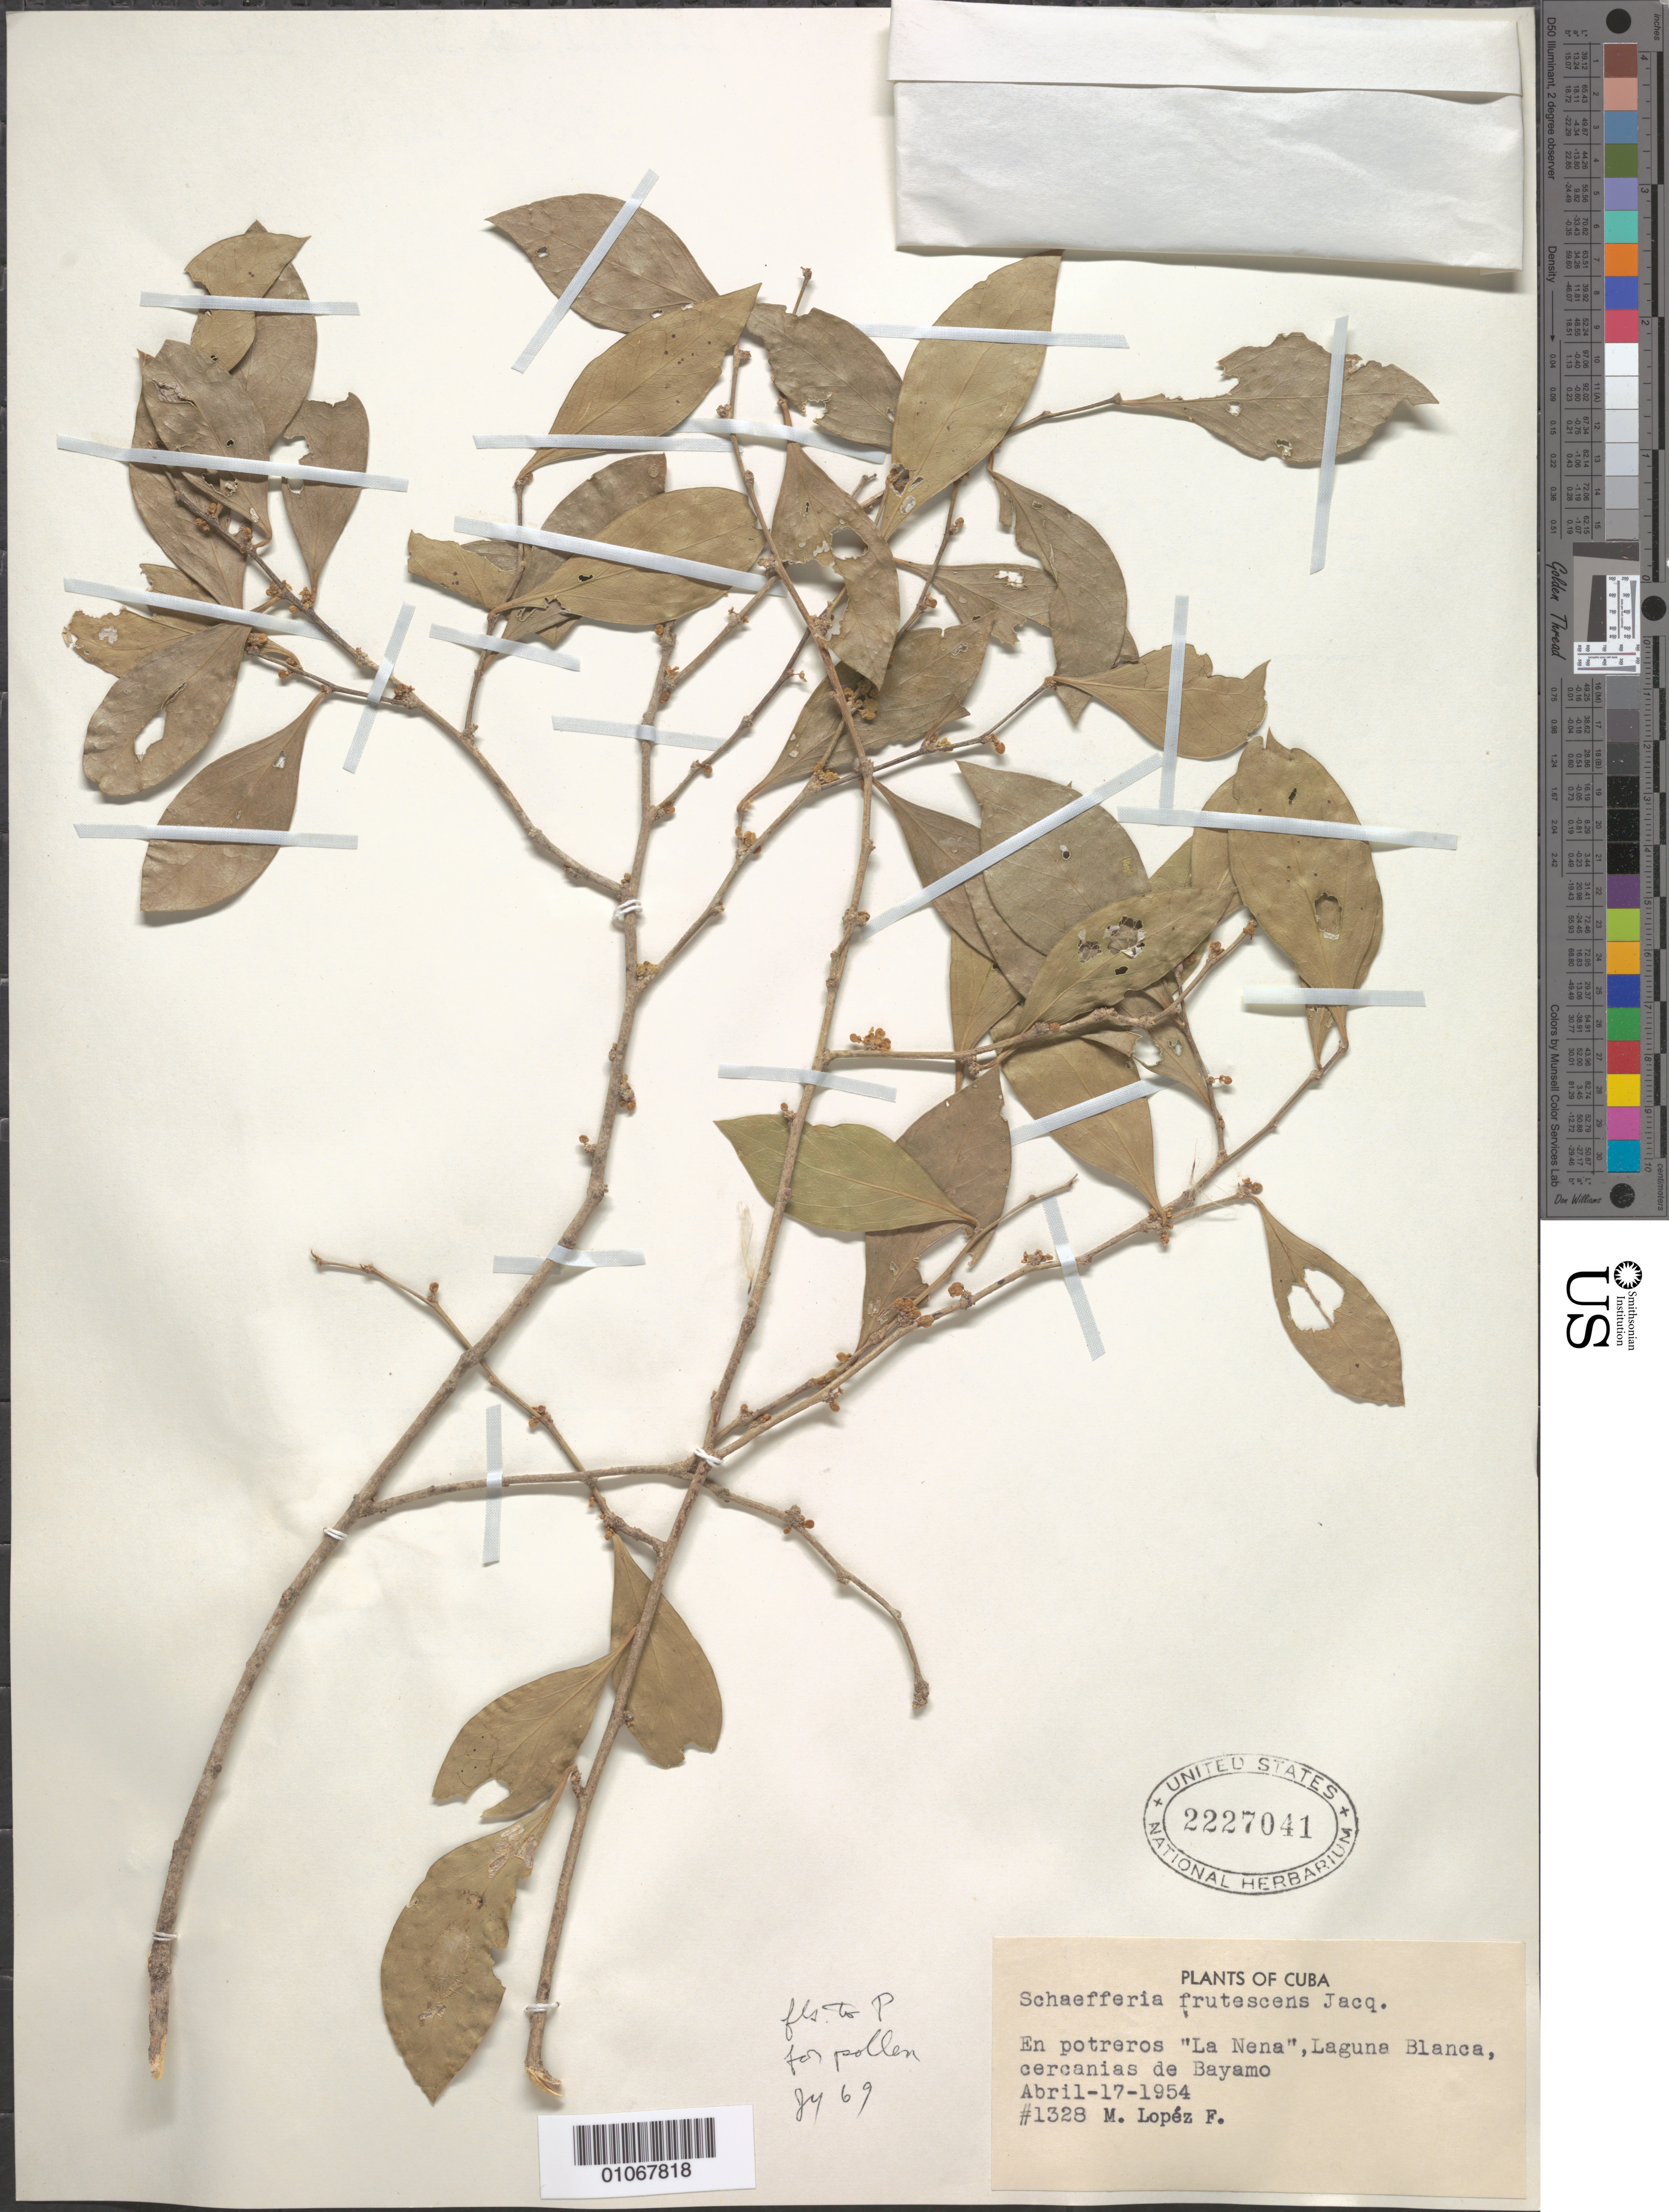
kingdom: Plantae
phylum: Tracheophyta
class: Magnoliopsida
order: Celastrales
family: Celastraceae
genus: Schaefferia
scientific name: Schaefferia frutescens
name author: Jacq.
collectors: M. López Figueiras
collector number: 1328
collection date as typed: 17 Apr 1954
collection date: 1954-04-17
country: Cuba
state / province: Oriente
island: Cuba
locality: Cercanias de Bayamo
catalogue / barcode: US 2227041